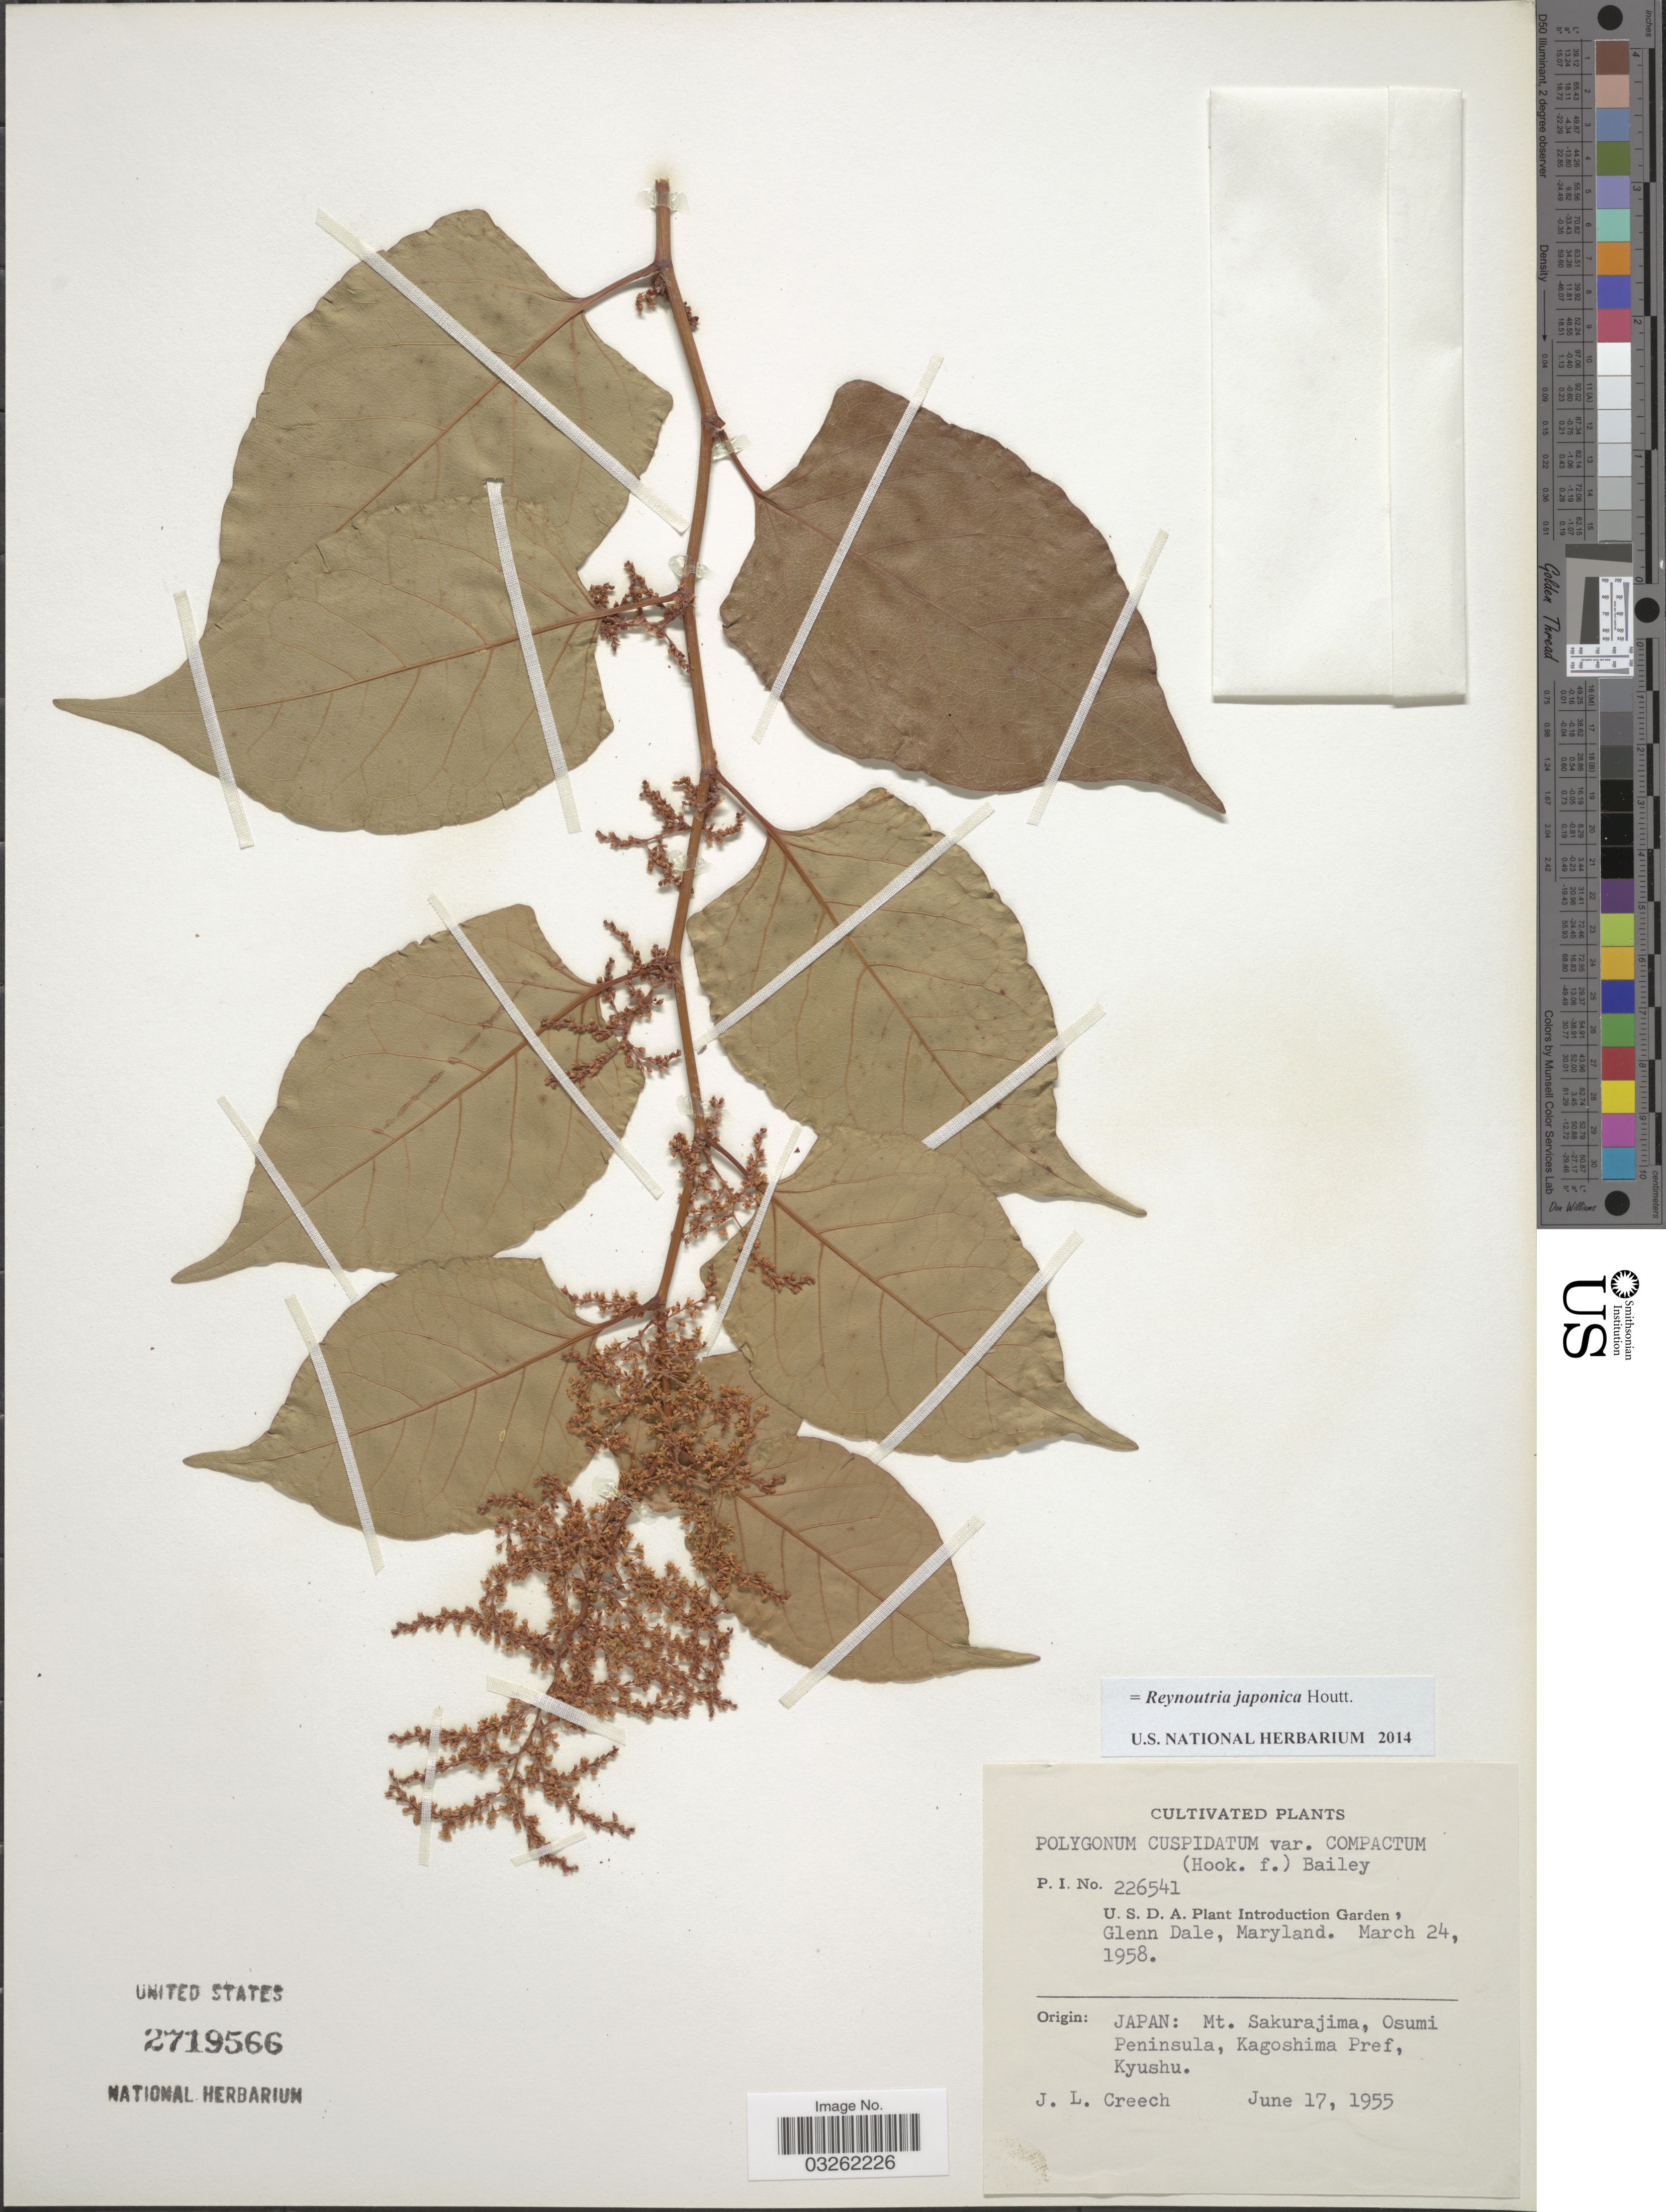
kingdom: Plantae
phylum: Tracheophyta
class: Magnoliopsida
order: Caryophyllales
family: Polygonaceae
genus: Reynoutria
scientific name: Reynoutria japonica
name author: Houtt.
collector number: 226541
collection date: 1958-03-24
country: United States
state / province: Maryland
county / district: Prince George's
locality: U.S.D.A. Plant Introduction Garden, Glenn Dale, Maryland.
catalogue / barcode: US 2719566